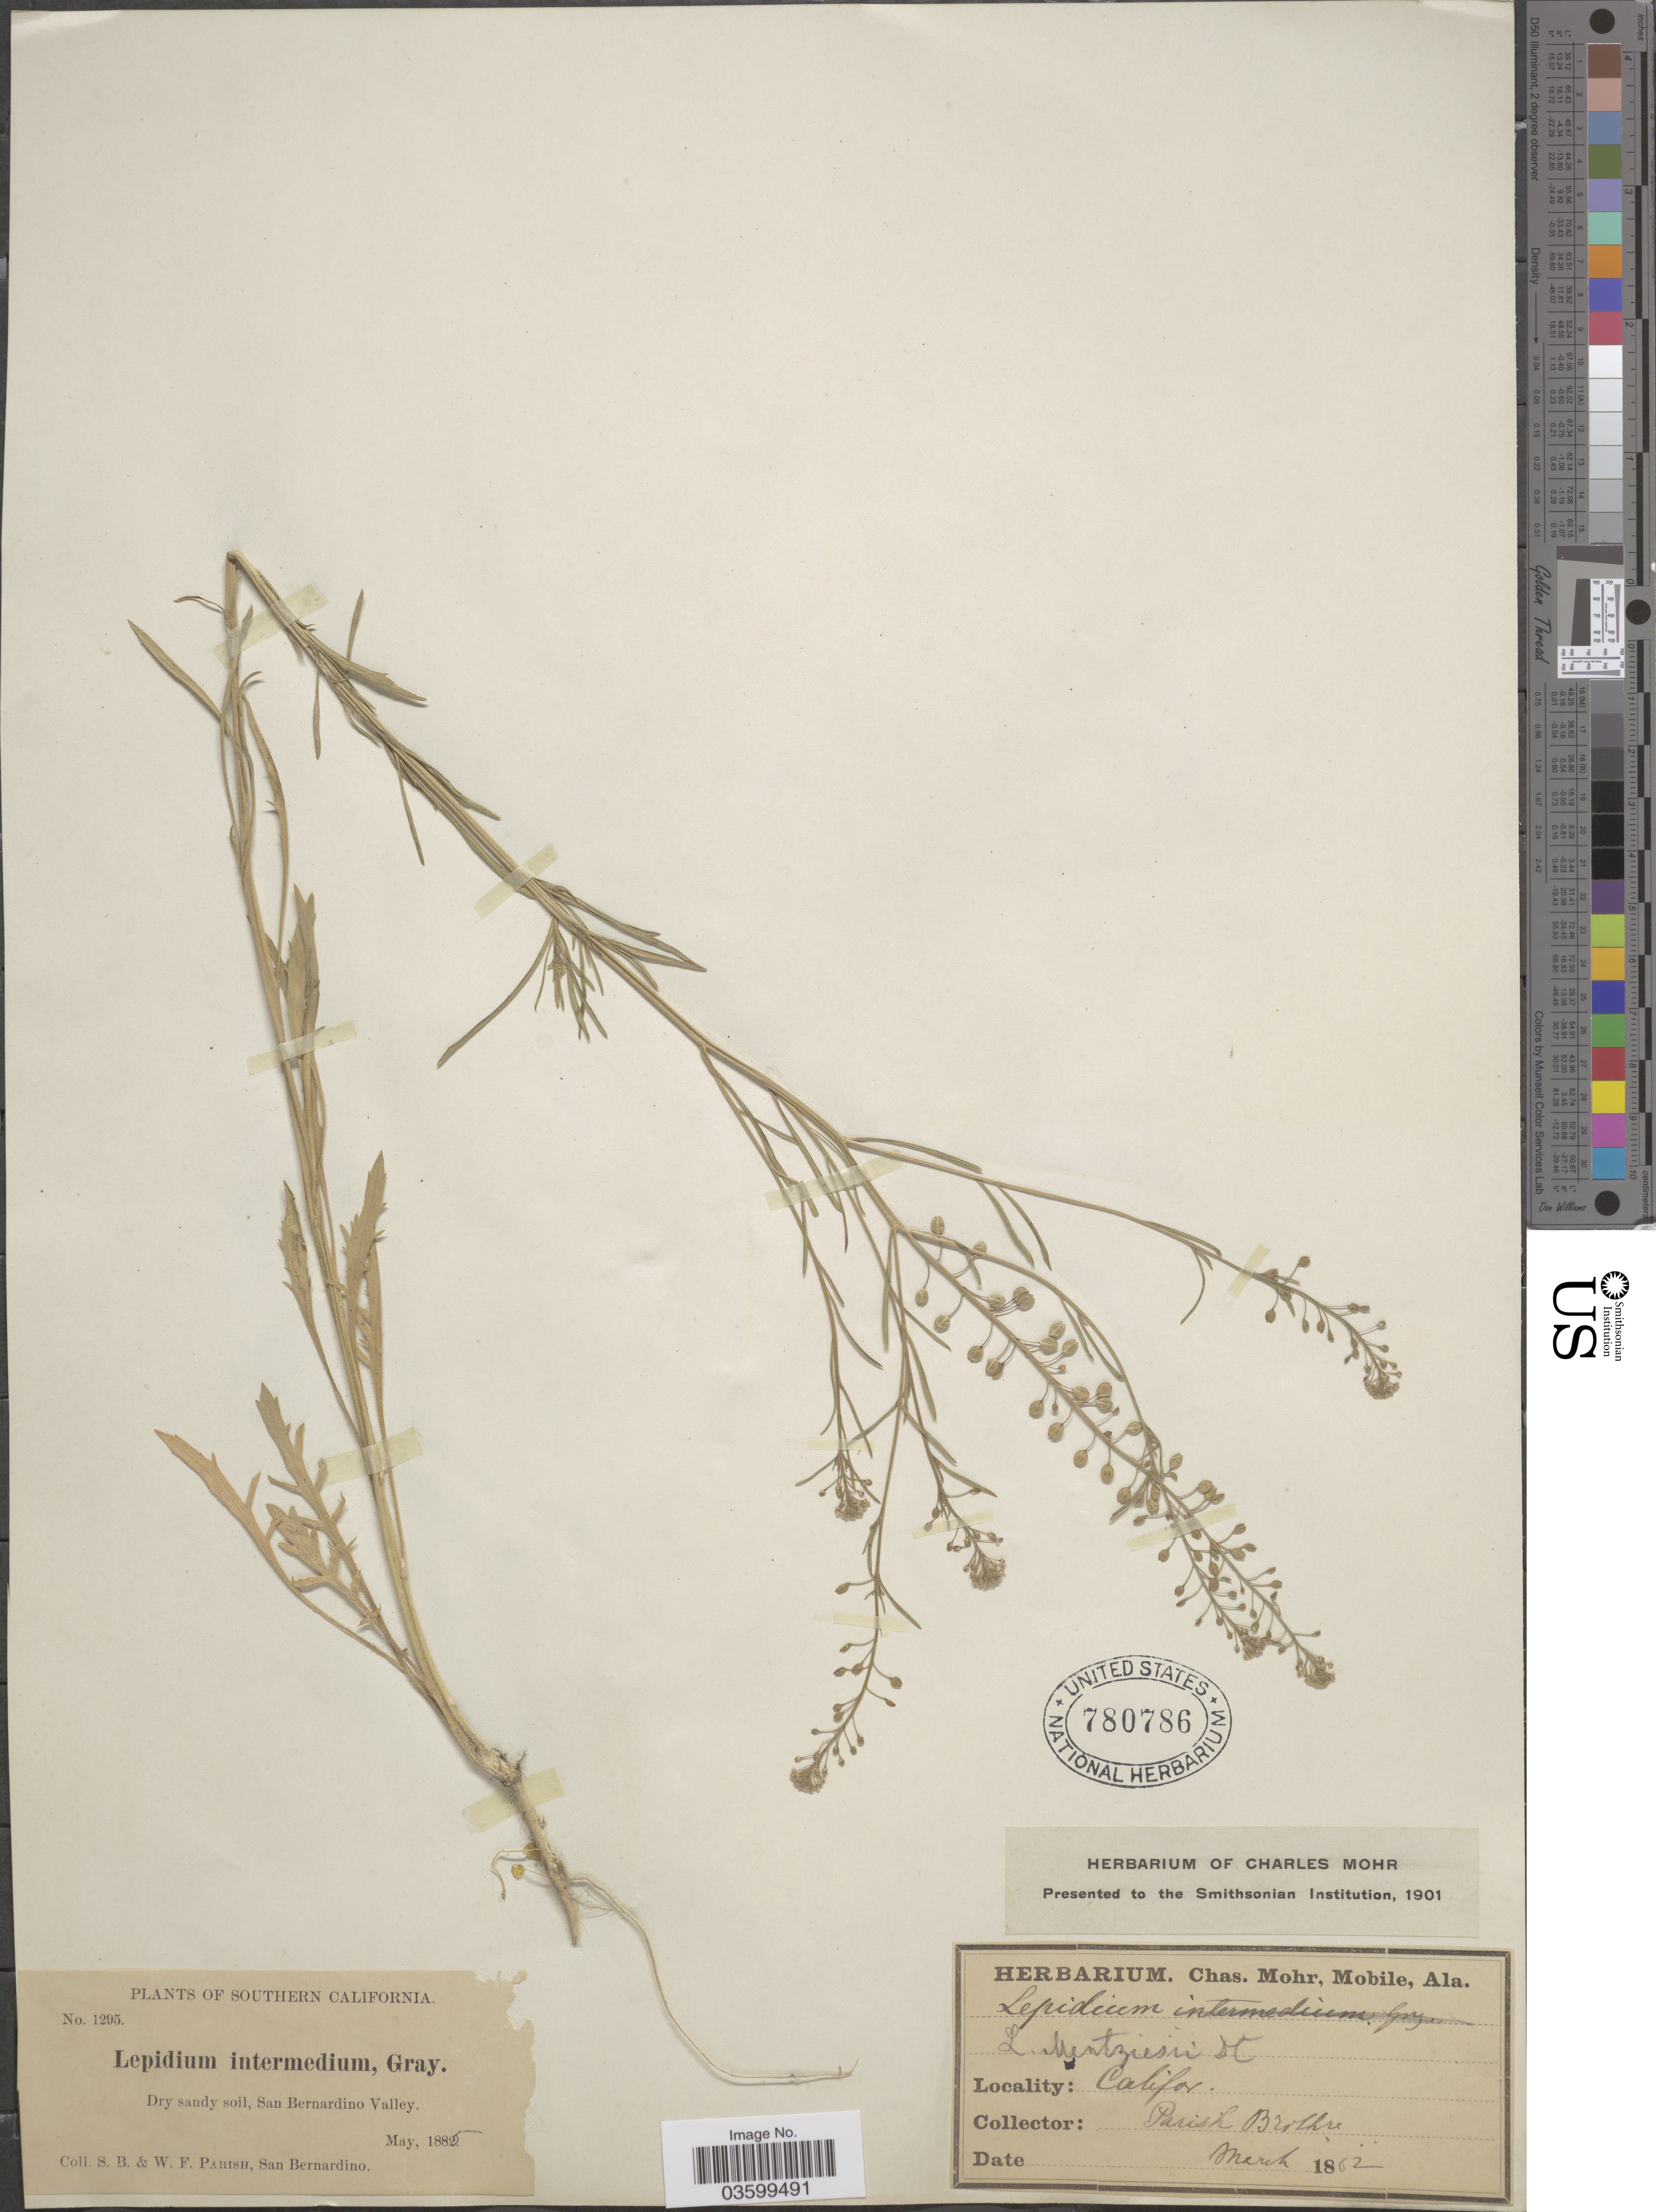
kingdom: Plantae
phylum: Tracheophyta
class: Magnoliopsida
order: Brassicales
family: Brassicaceae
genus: Lepidium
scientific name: Lepidium virginicum var. medium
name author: (Greene) C.L. Hitchc.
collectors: S. B. Parish & W. F. Parish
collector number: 1295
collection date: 1885-05-12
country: United States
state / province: California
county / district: San Bernardino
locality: Southern California. San Bernardino Valley.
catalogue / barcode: US 780786